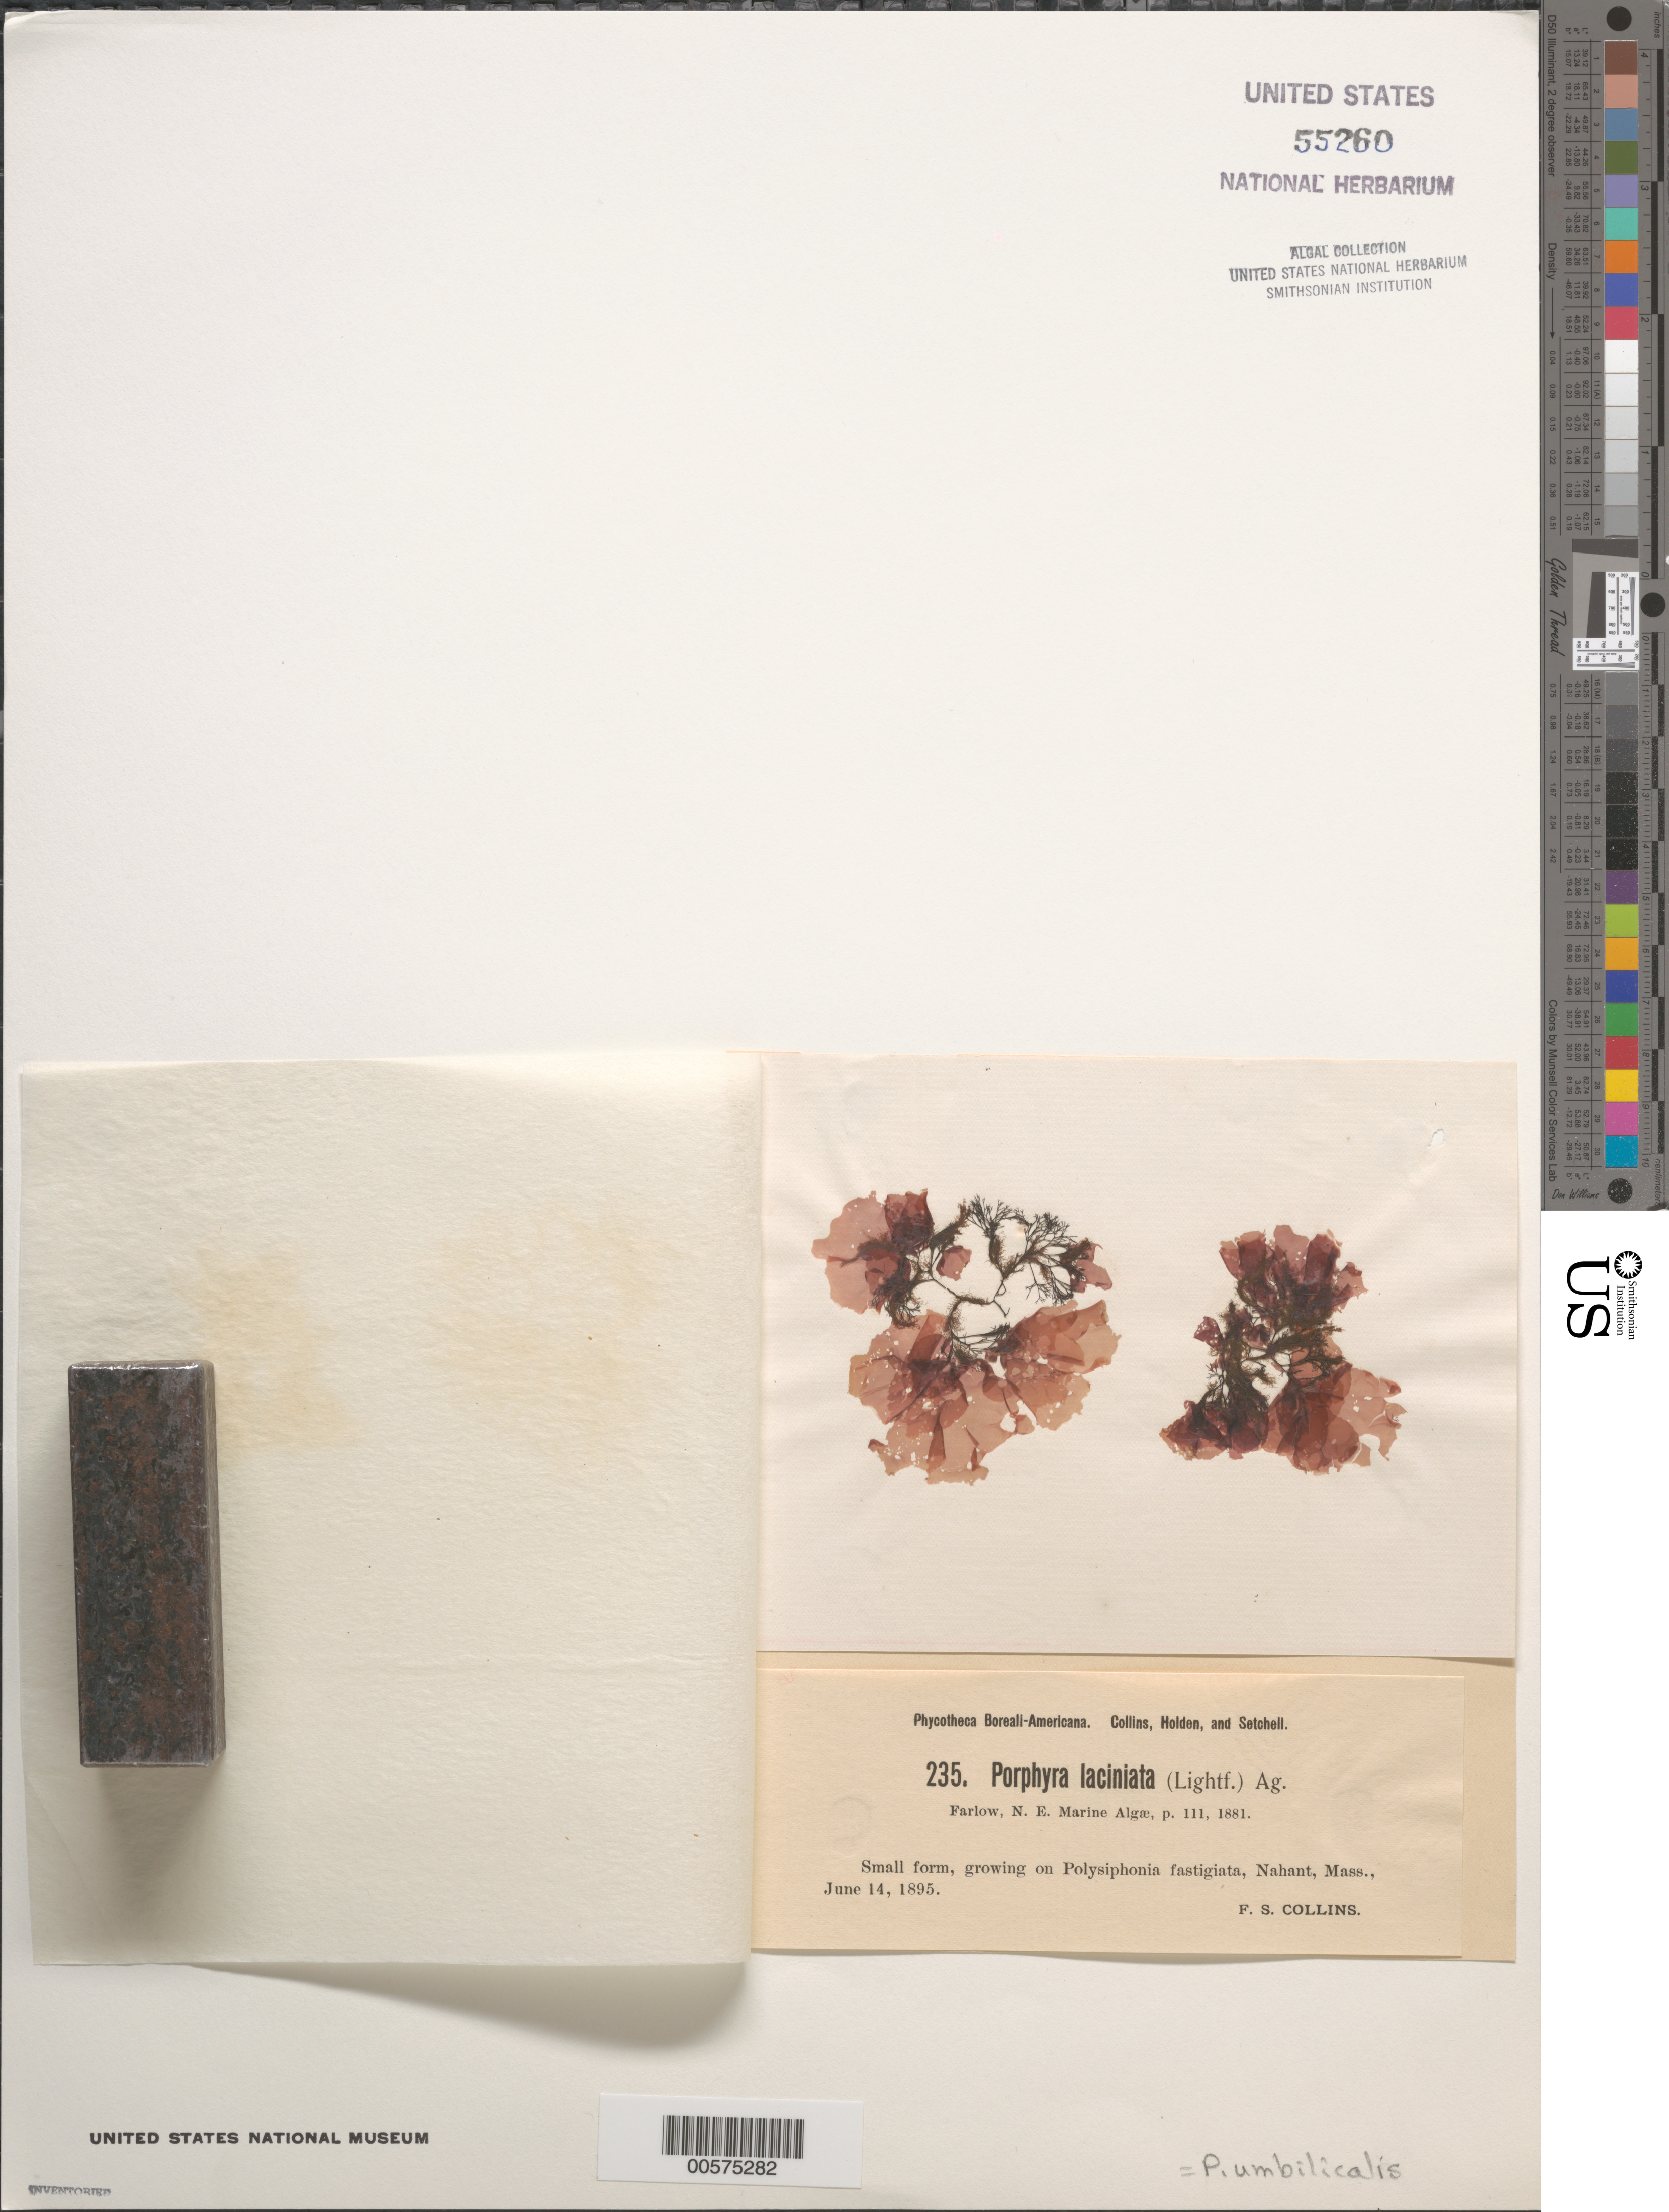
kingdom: Plantae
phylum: Rhodophyta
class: Bangiophyceae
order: Bangiales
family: Bangiaceae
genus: Porphyra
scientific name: Porphyra umbilicalis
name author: Kütz.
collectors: F. Collins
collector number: PB-A 235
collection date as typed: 14 Jun 1895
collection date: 1895-06-14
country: United States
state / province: Massachusetts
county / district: Essex County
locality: Nahant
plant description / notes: Collins, Holden & Setchell, Phycotheca Boreali-Americana, as Porphyra laciniata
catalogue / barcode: US 55260